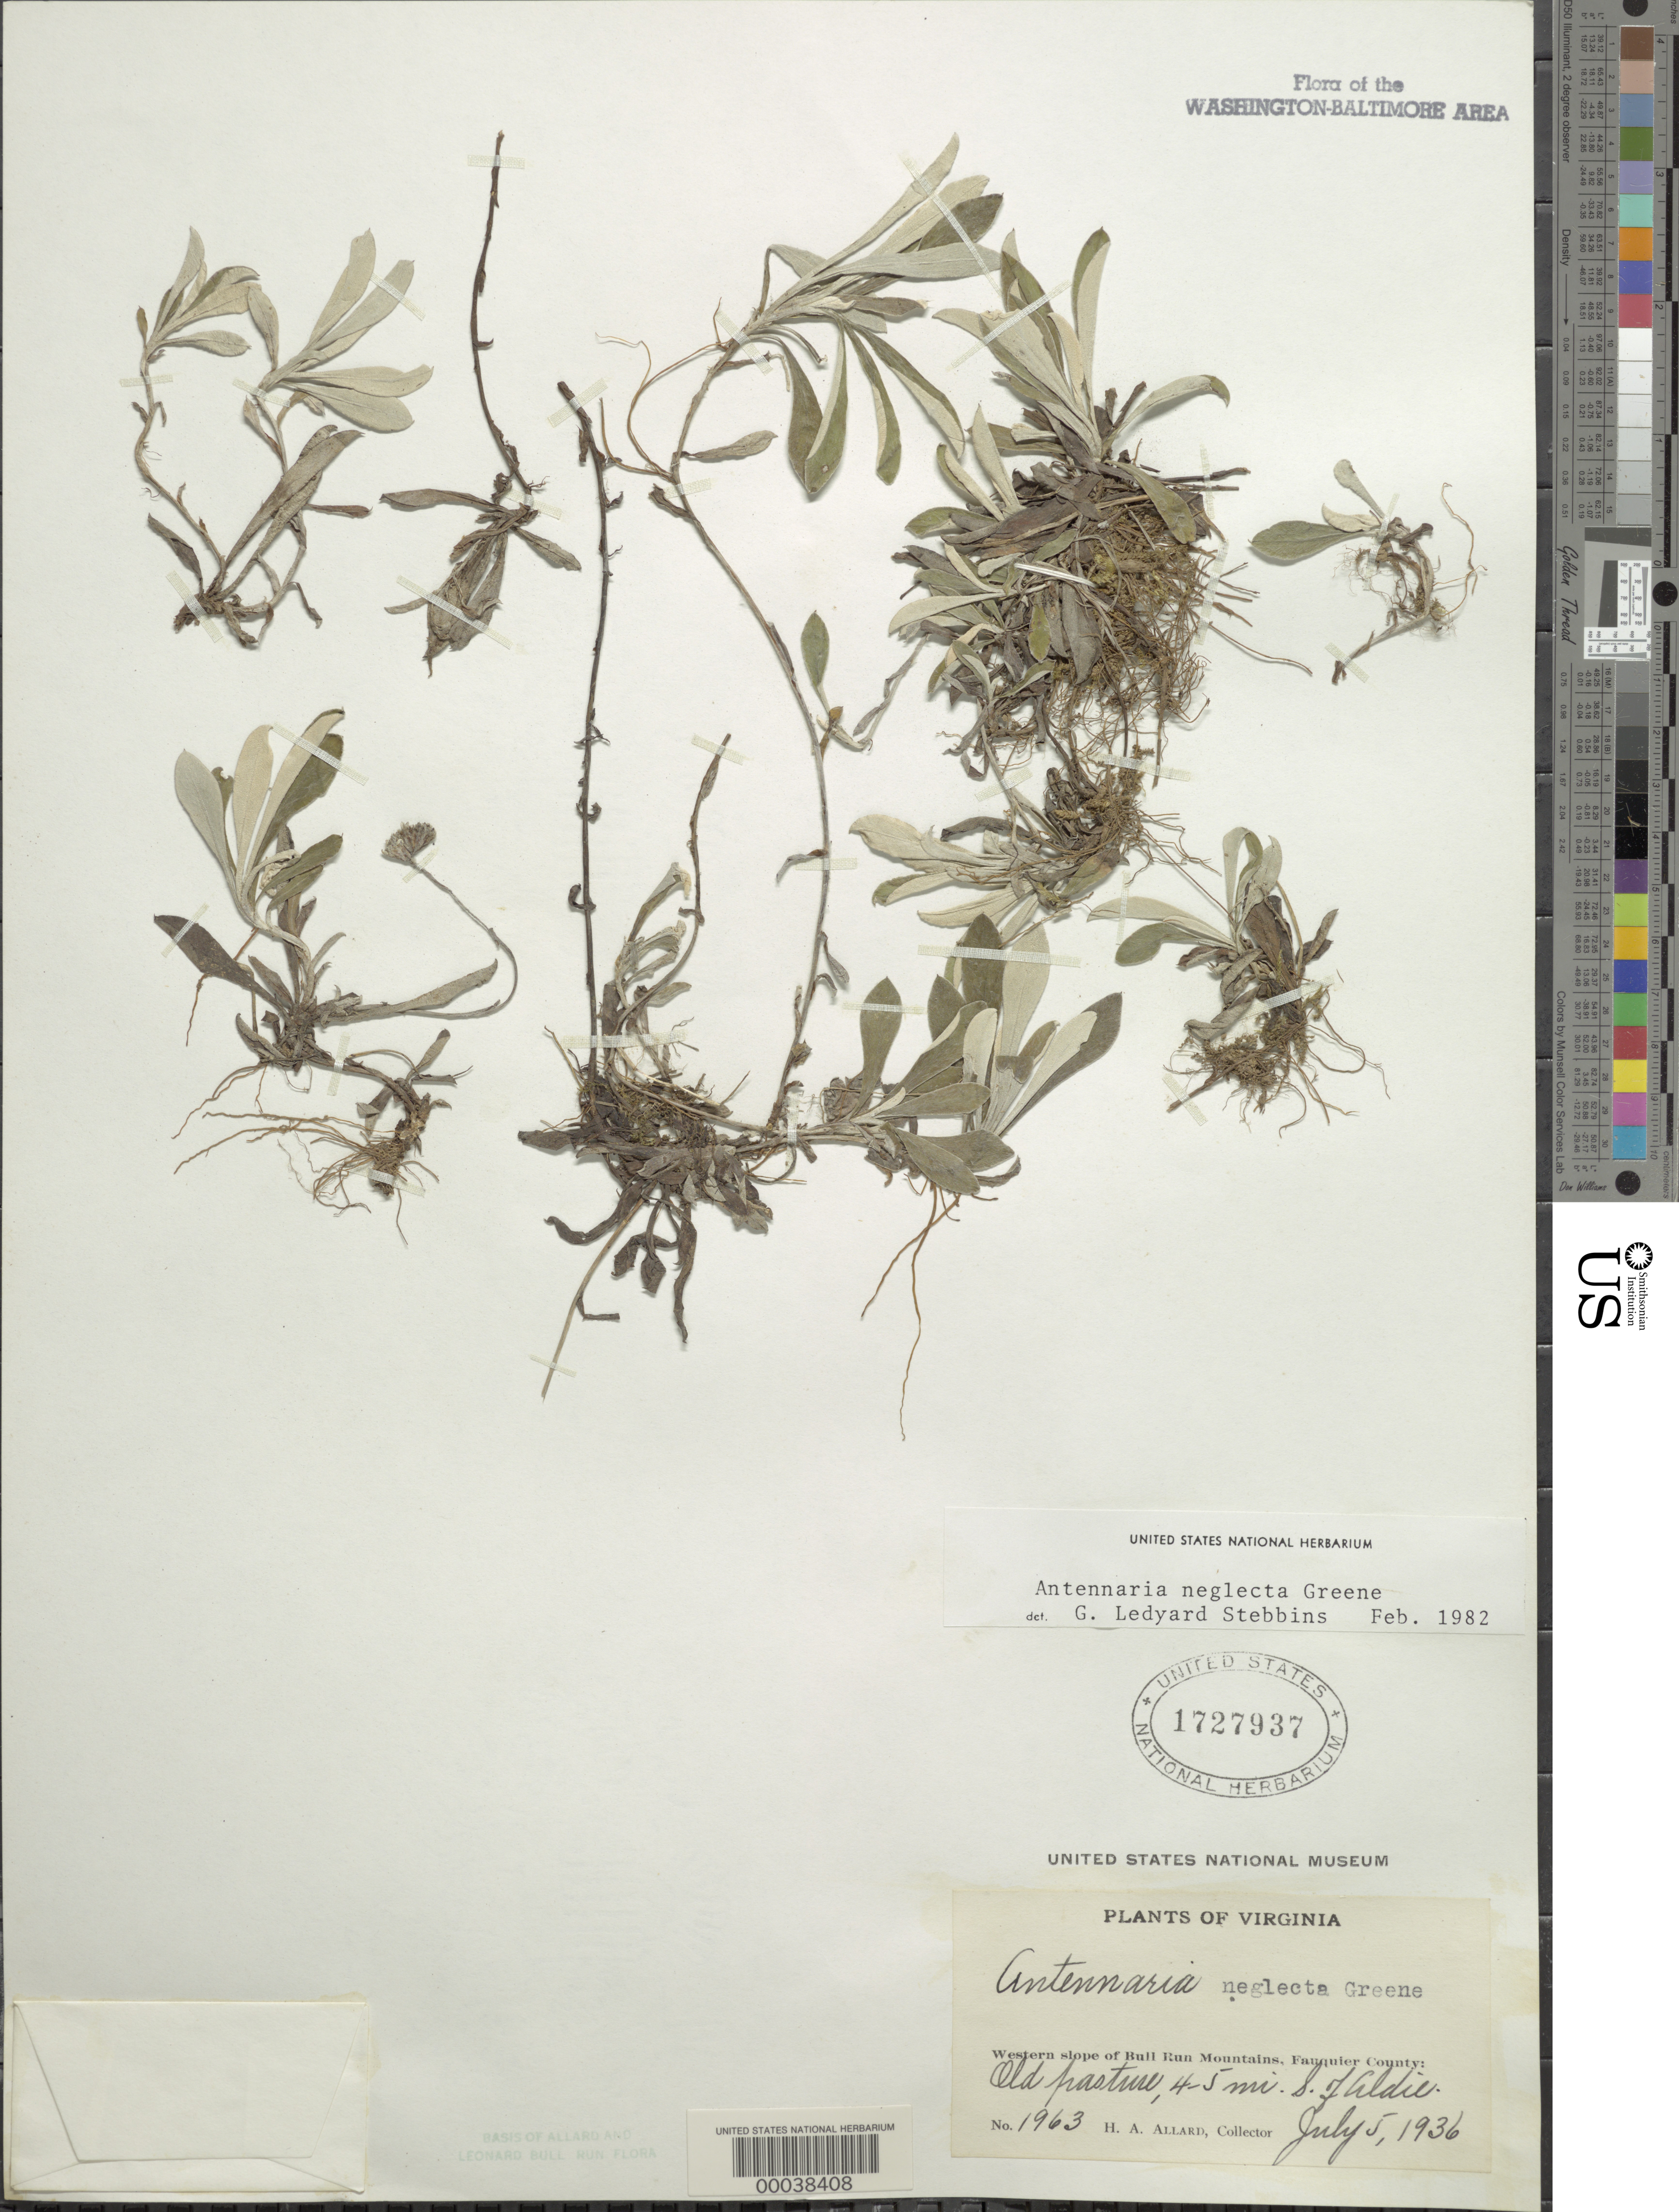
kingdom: Plantae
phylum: Tracheophyta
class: Magnoliopsida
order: Asterales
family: Asteraceae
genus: Antennaria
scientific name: Antennaria neglecta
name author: Greene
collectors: H. A. Allard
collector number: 1963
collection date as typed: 05 Jul 1936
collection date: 1936-07-05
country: United States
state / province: Virginia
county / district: Fauquier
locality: South of Aldie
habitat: Old pasture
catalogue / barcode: US 1727937